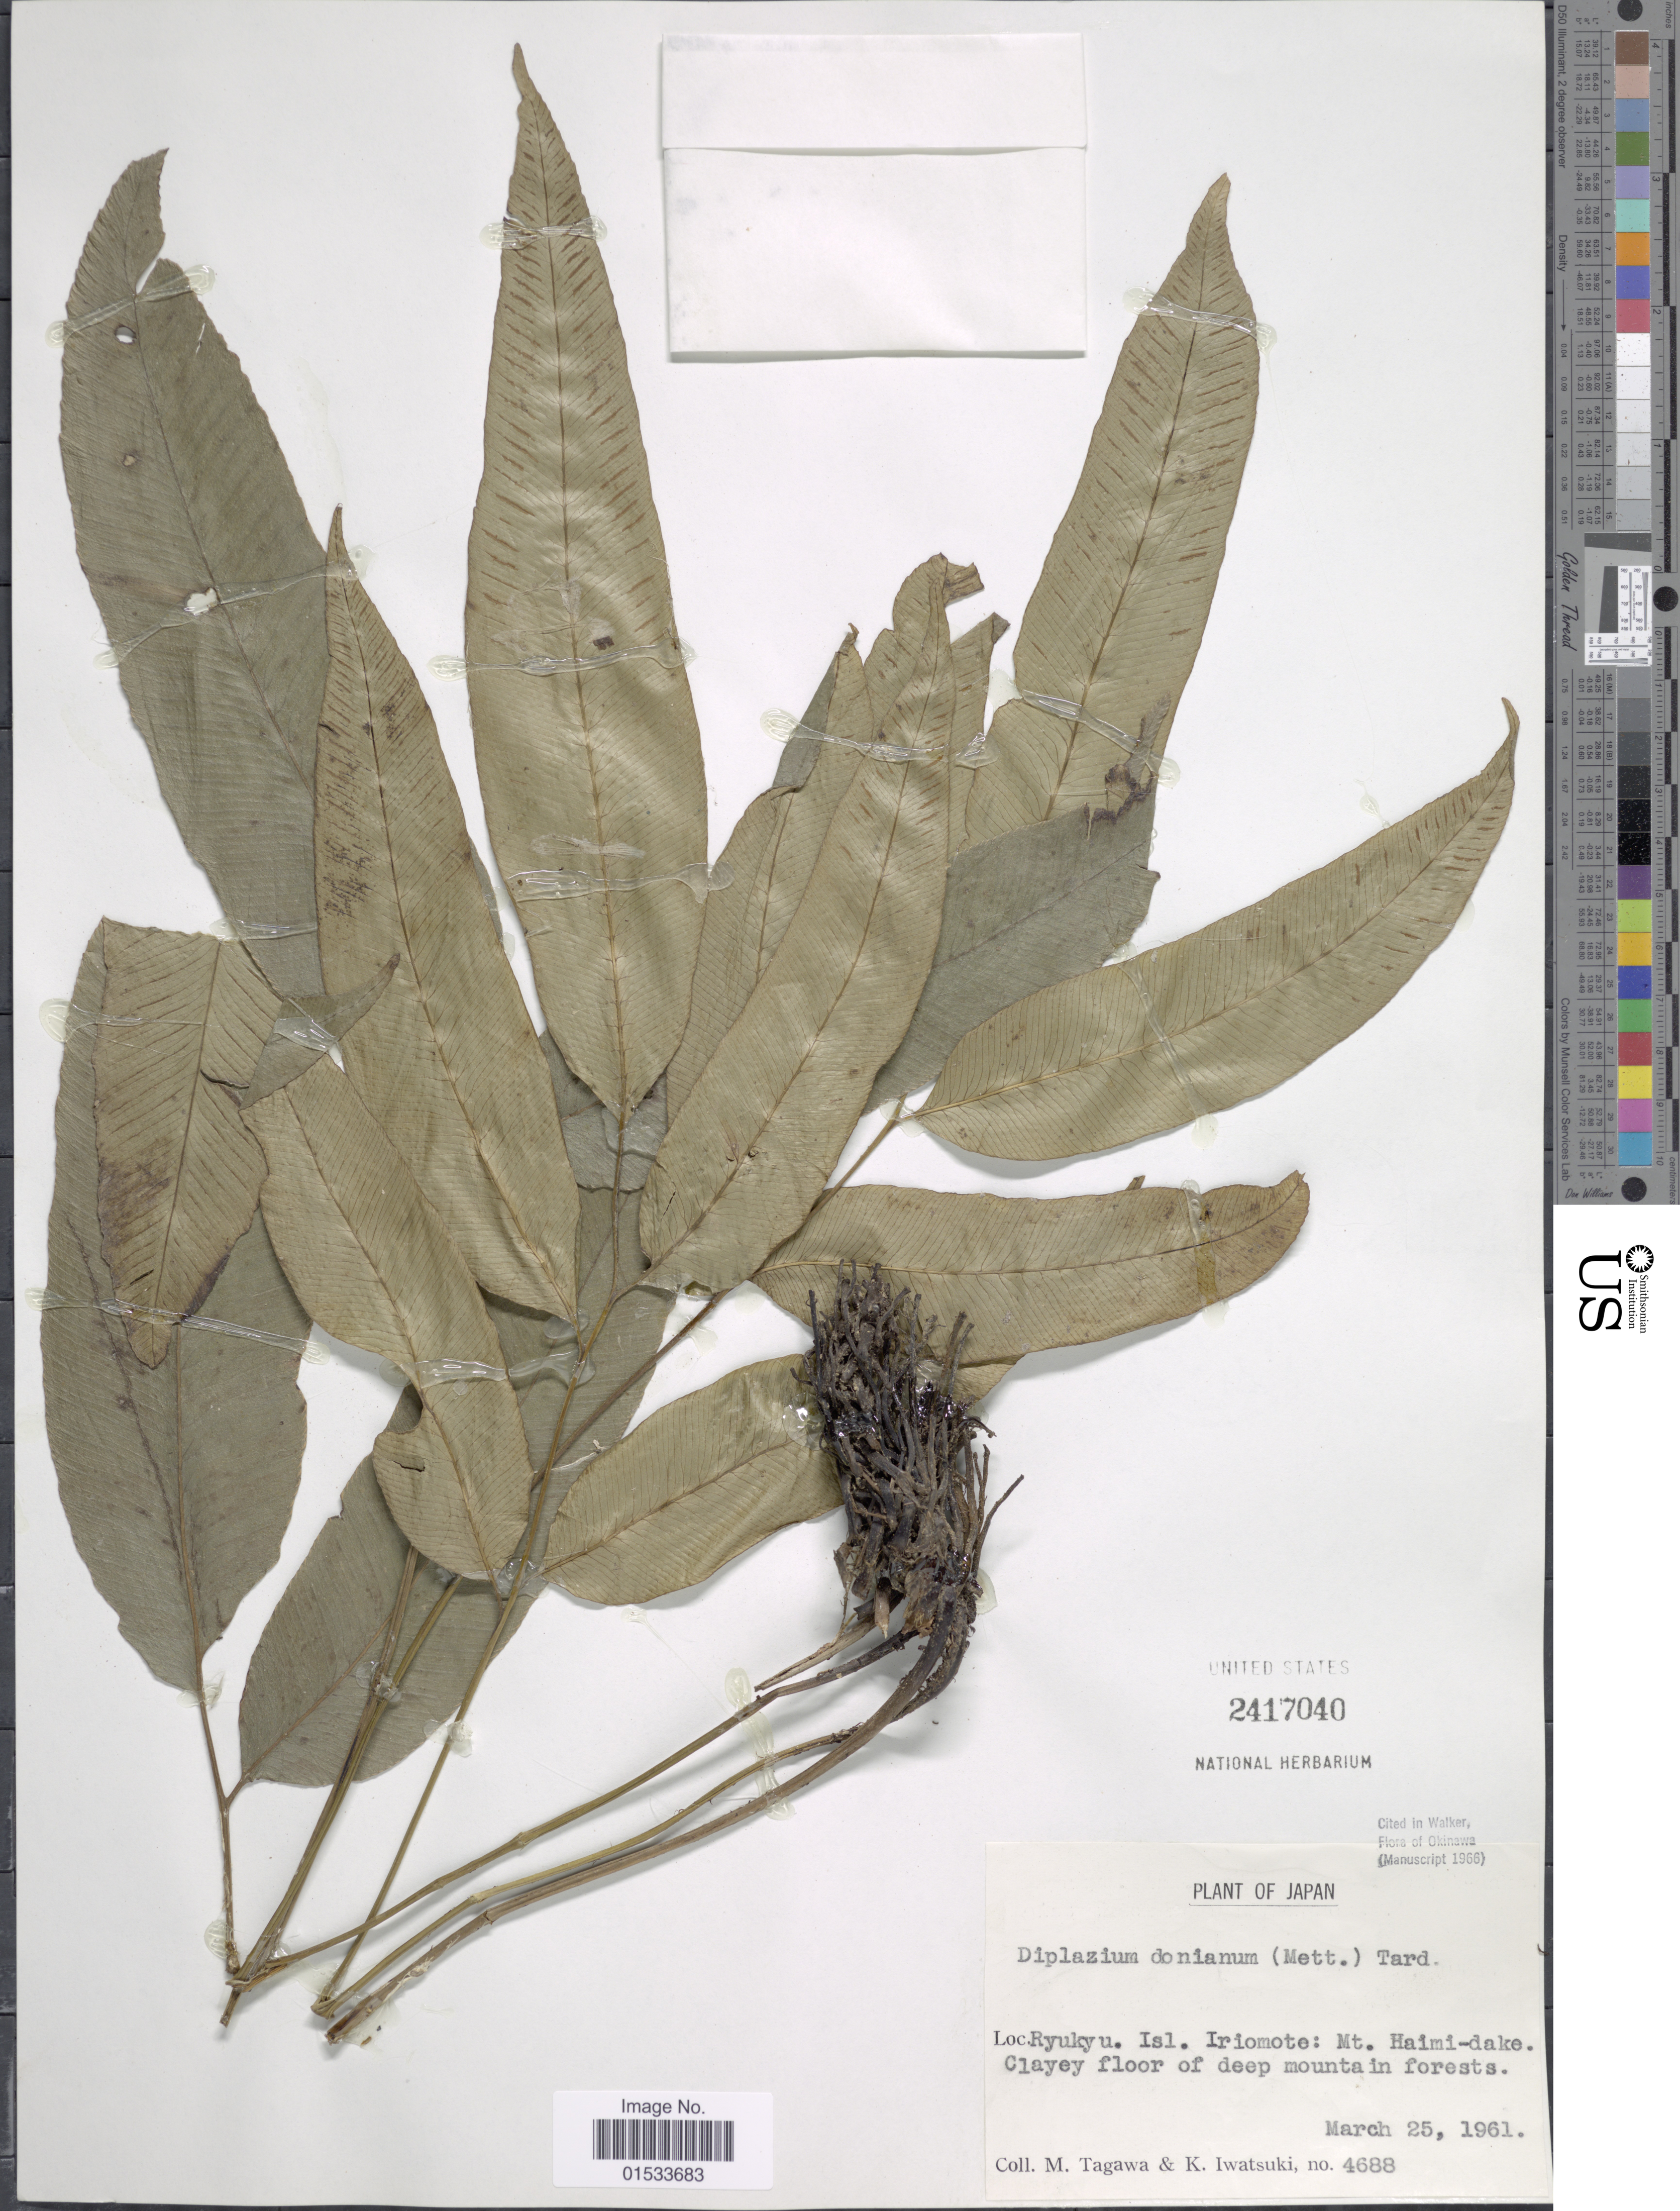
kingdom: Plantae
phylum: Tracheophyta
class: Polypodiopsida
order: Polypodiales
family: Athyriaceae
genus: Diplazium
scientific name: Diplazium donianum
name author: (Mett.) Tardieu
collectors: M. Tagawa & K. Iwatsuki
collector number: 4688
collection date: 1961-03-25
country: Japan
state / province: Okinawa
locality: Ryukyu Isl. Iriomote: Mt. Haimi- dake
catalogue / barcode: US 2417040